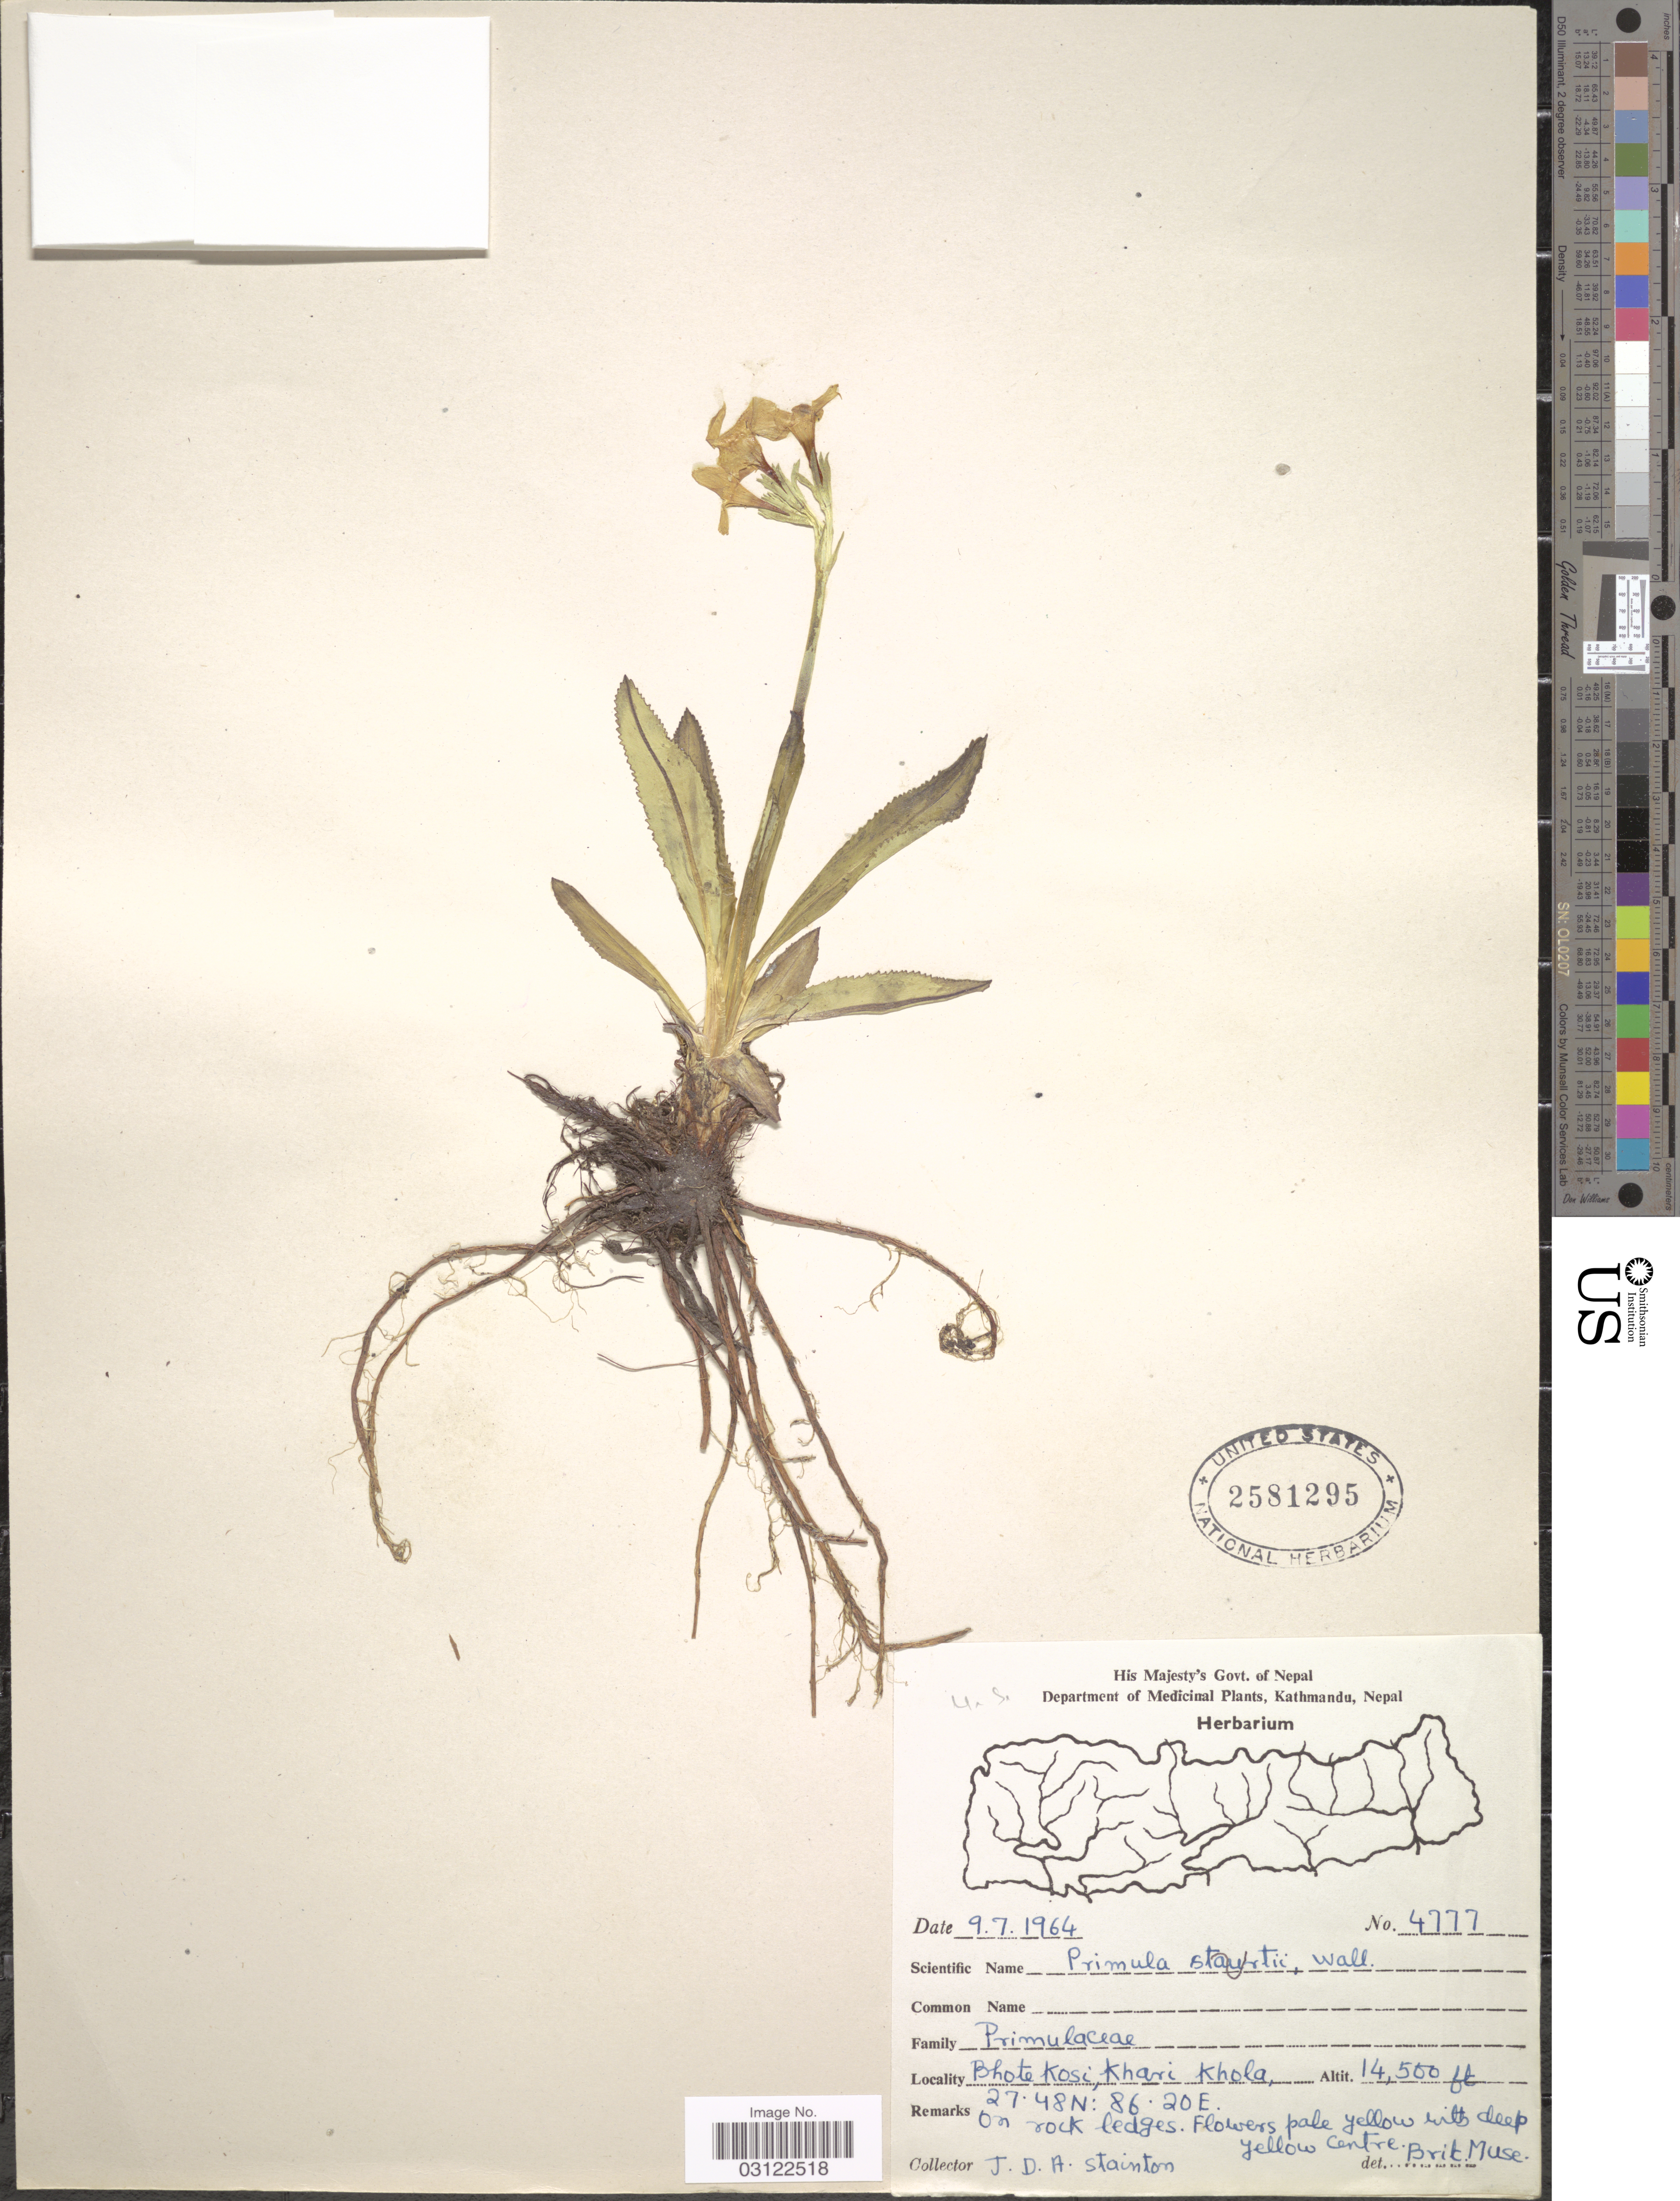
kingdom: Plantae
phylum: Tracheophyta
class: Magnoliopsida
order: Ericales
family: Primulaceae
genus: Primula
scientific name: Primula stuartii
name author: Wall.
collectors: J. Stainton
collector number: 4777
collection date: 1964-07-09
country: Nepal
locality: Bhote Kosi, Khari Khola.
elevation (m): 4420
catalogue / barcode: US 2581295